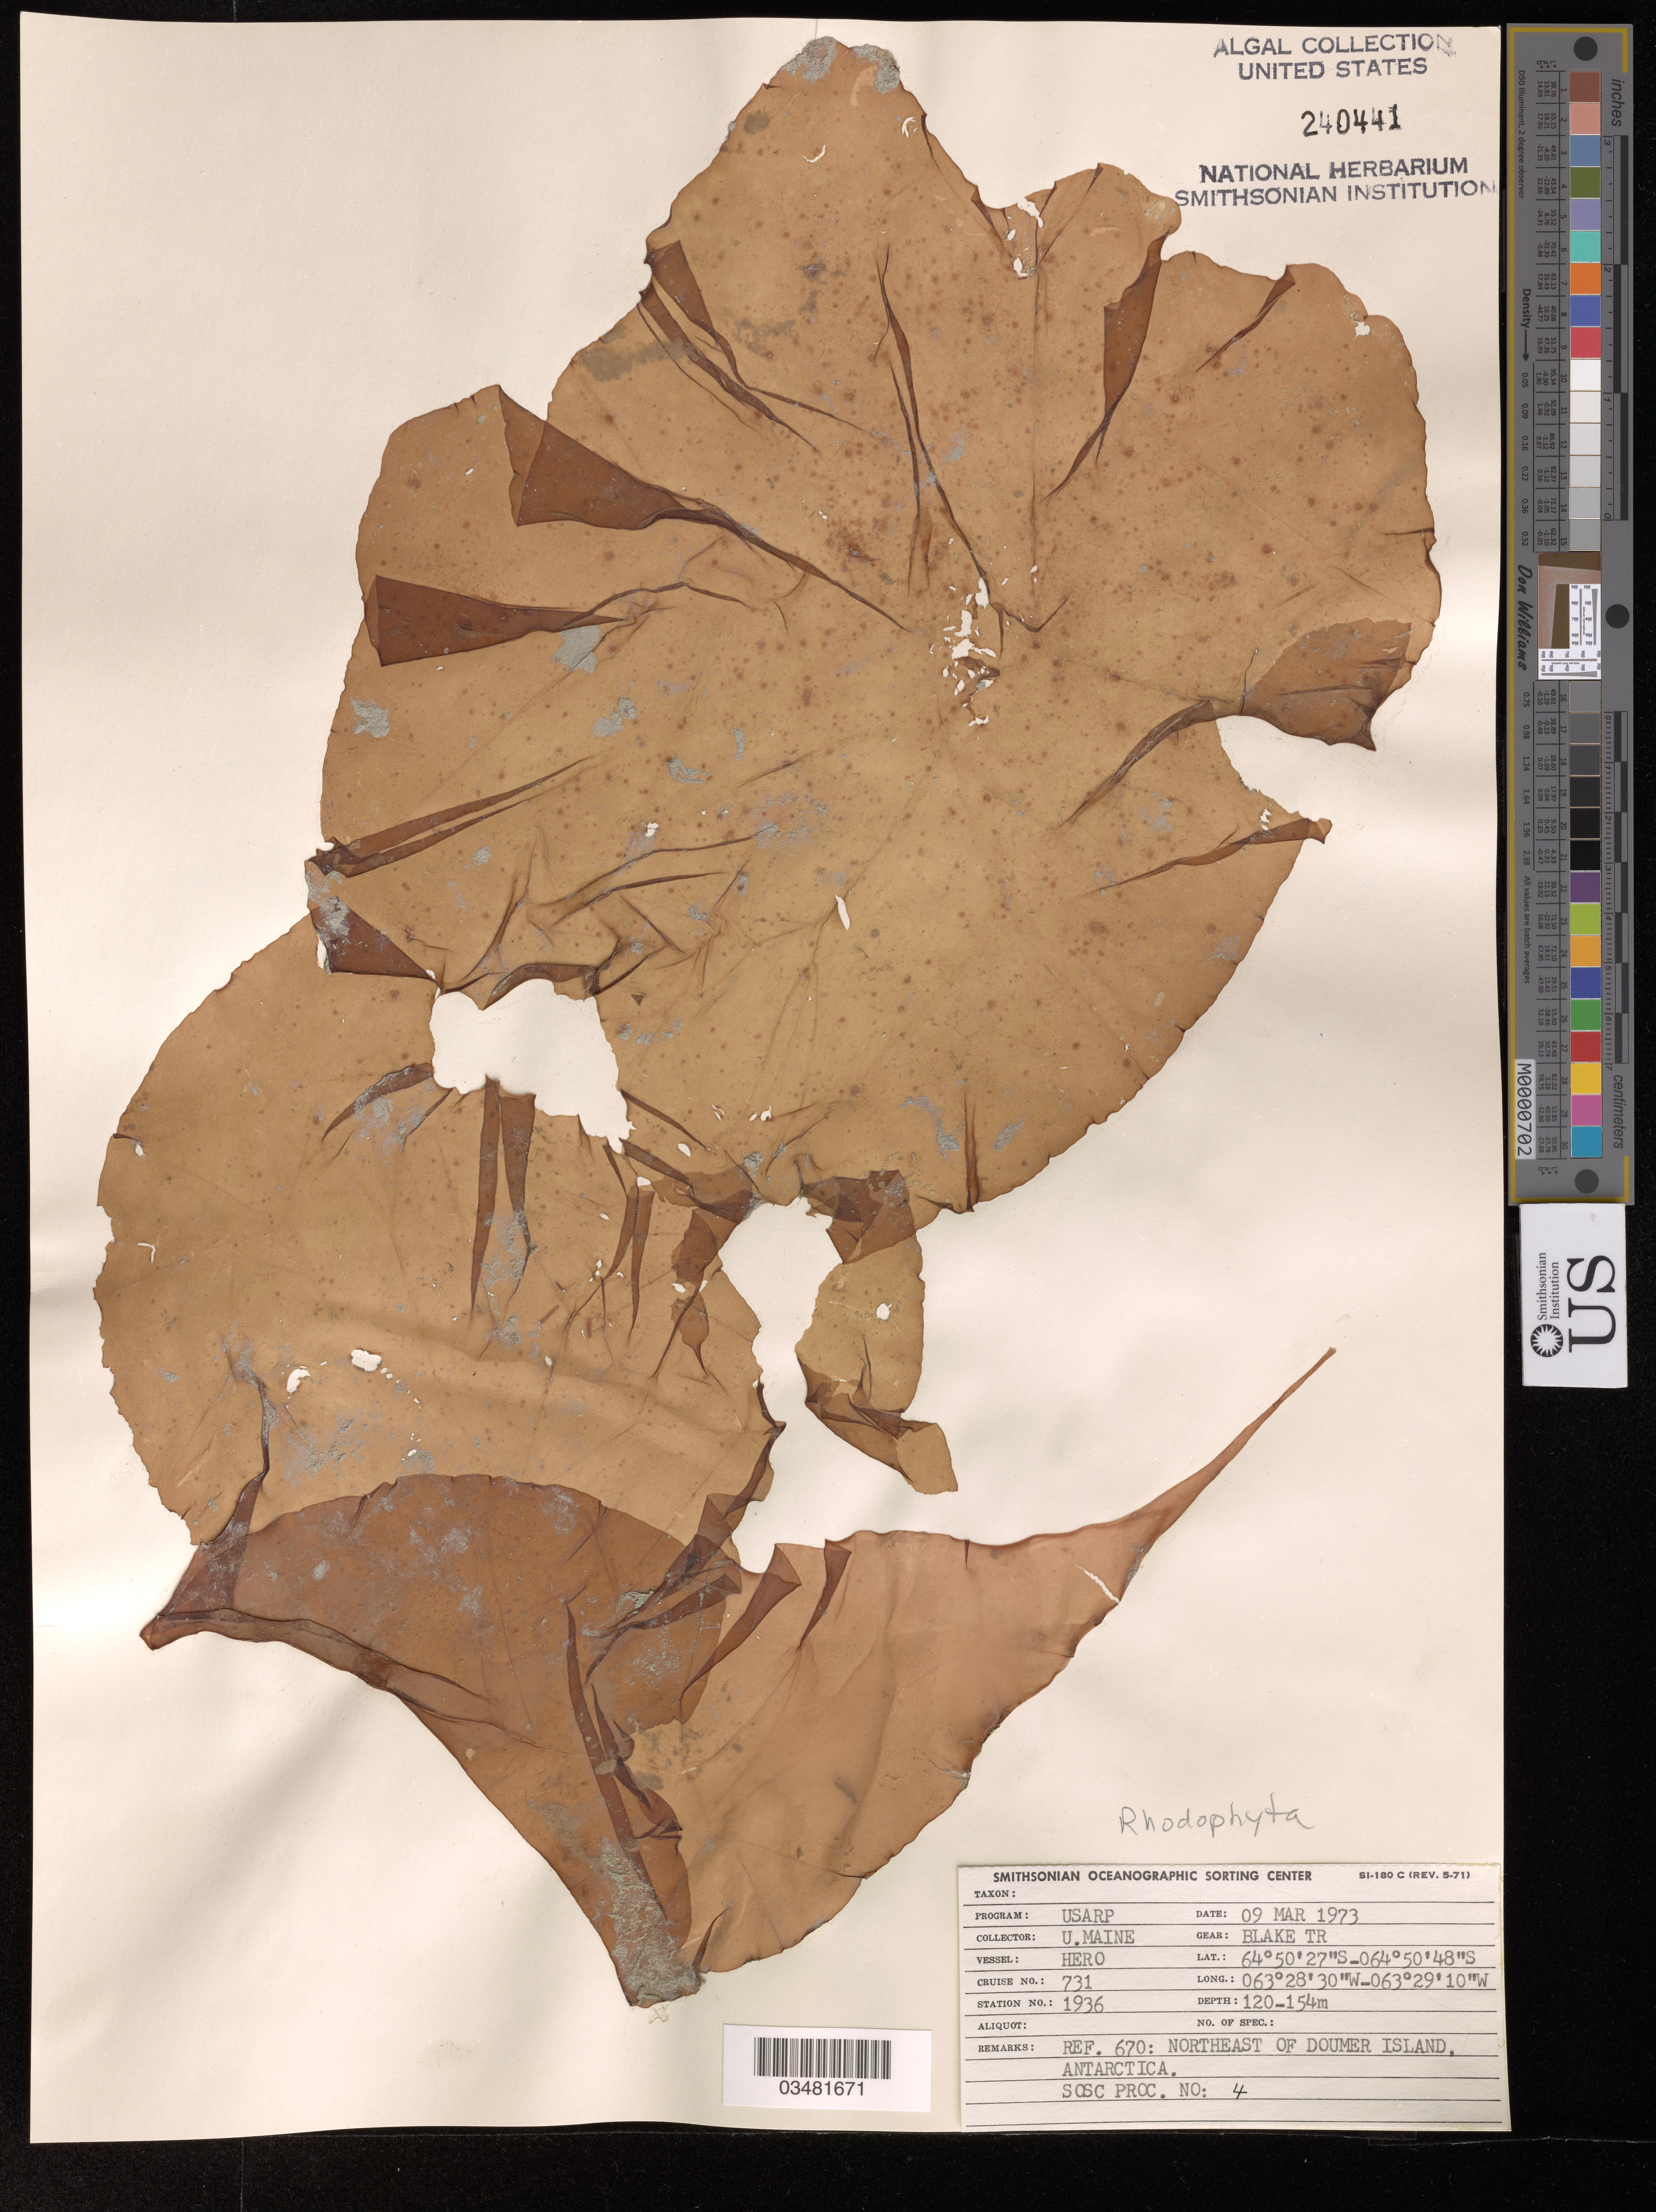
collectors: University of Maine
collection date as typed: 09 Mar 1973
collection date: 1973-03-09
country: Antarctica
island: Doumer Island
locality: Northeast of Doumer Island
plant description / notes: Vessel: Hero. Cruise No. 731. Station No. 1936. Gear: Blake Tr.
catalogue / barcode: US 240441